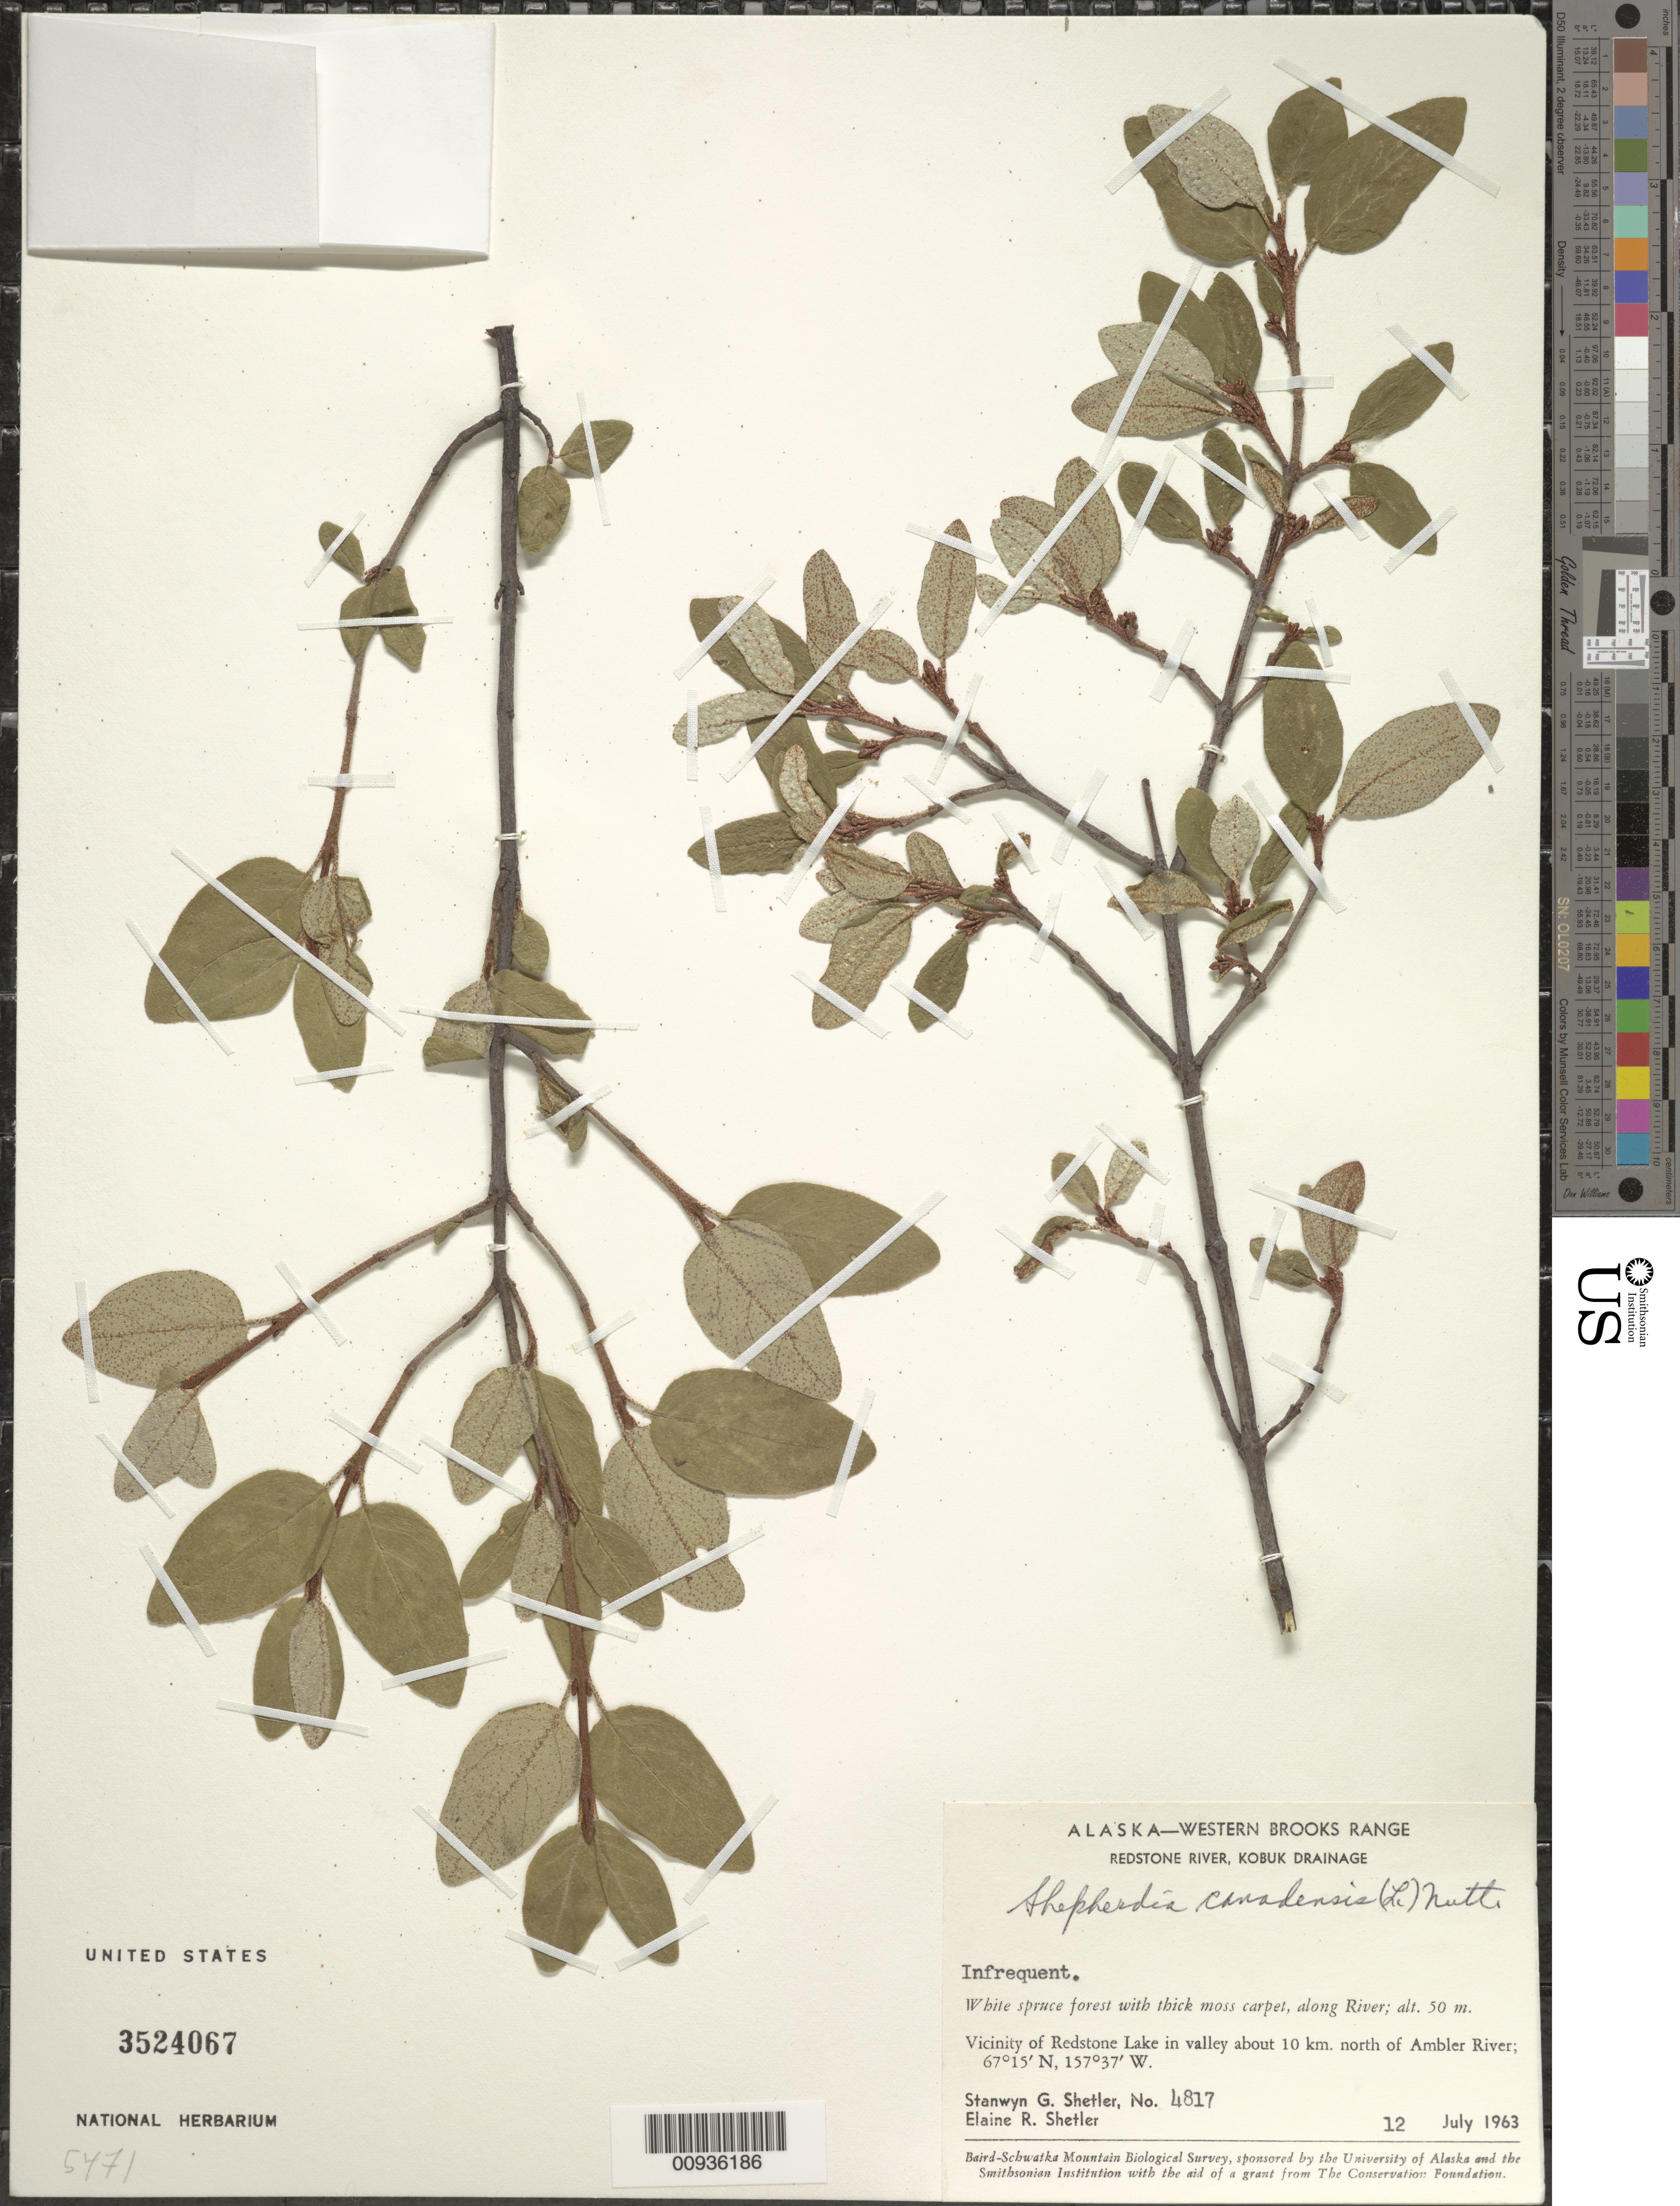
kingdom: Plantae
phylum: Tracheophyta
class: Magnoliopsida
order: Rosales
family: Elaeagnaceae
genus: Shepherdia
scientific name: Shepherdia canadensis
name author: (L.) Nutt.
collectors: S. Shetler & E. R. Shetler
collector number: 4817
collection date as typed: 12 Jul 1963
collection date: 1963-07-12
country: United States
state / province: Alaska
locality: Vicinity of Redstone Lake in valley about 10 km. north of Ambler River. Western Brooks Range, Redstone River, Kobuk Drainage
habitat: White spruce forest with thick moss carpet, along River.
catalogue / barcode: US 3524067